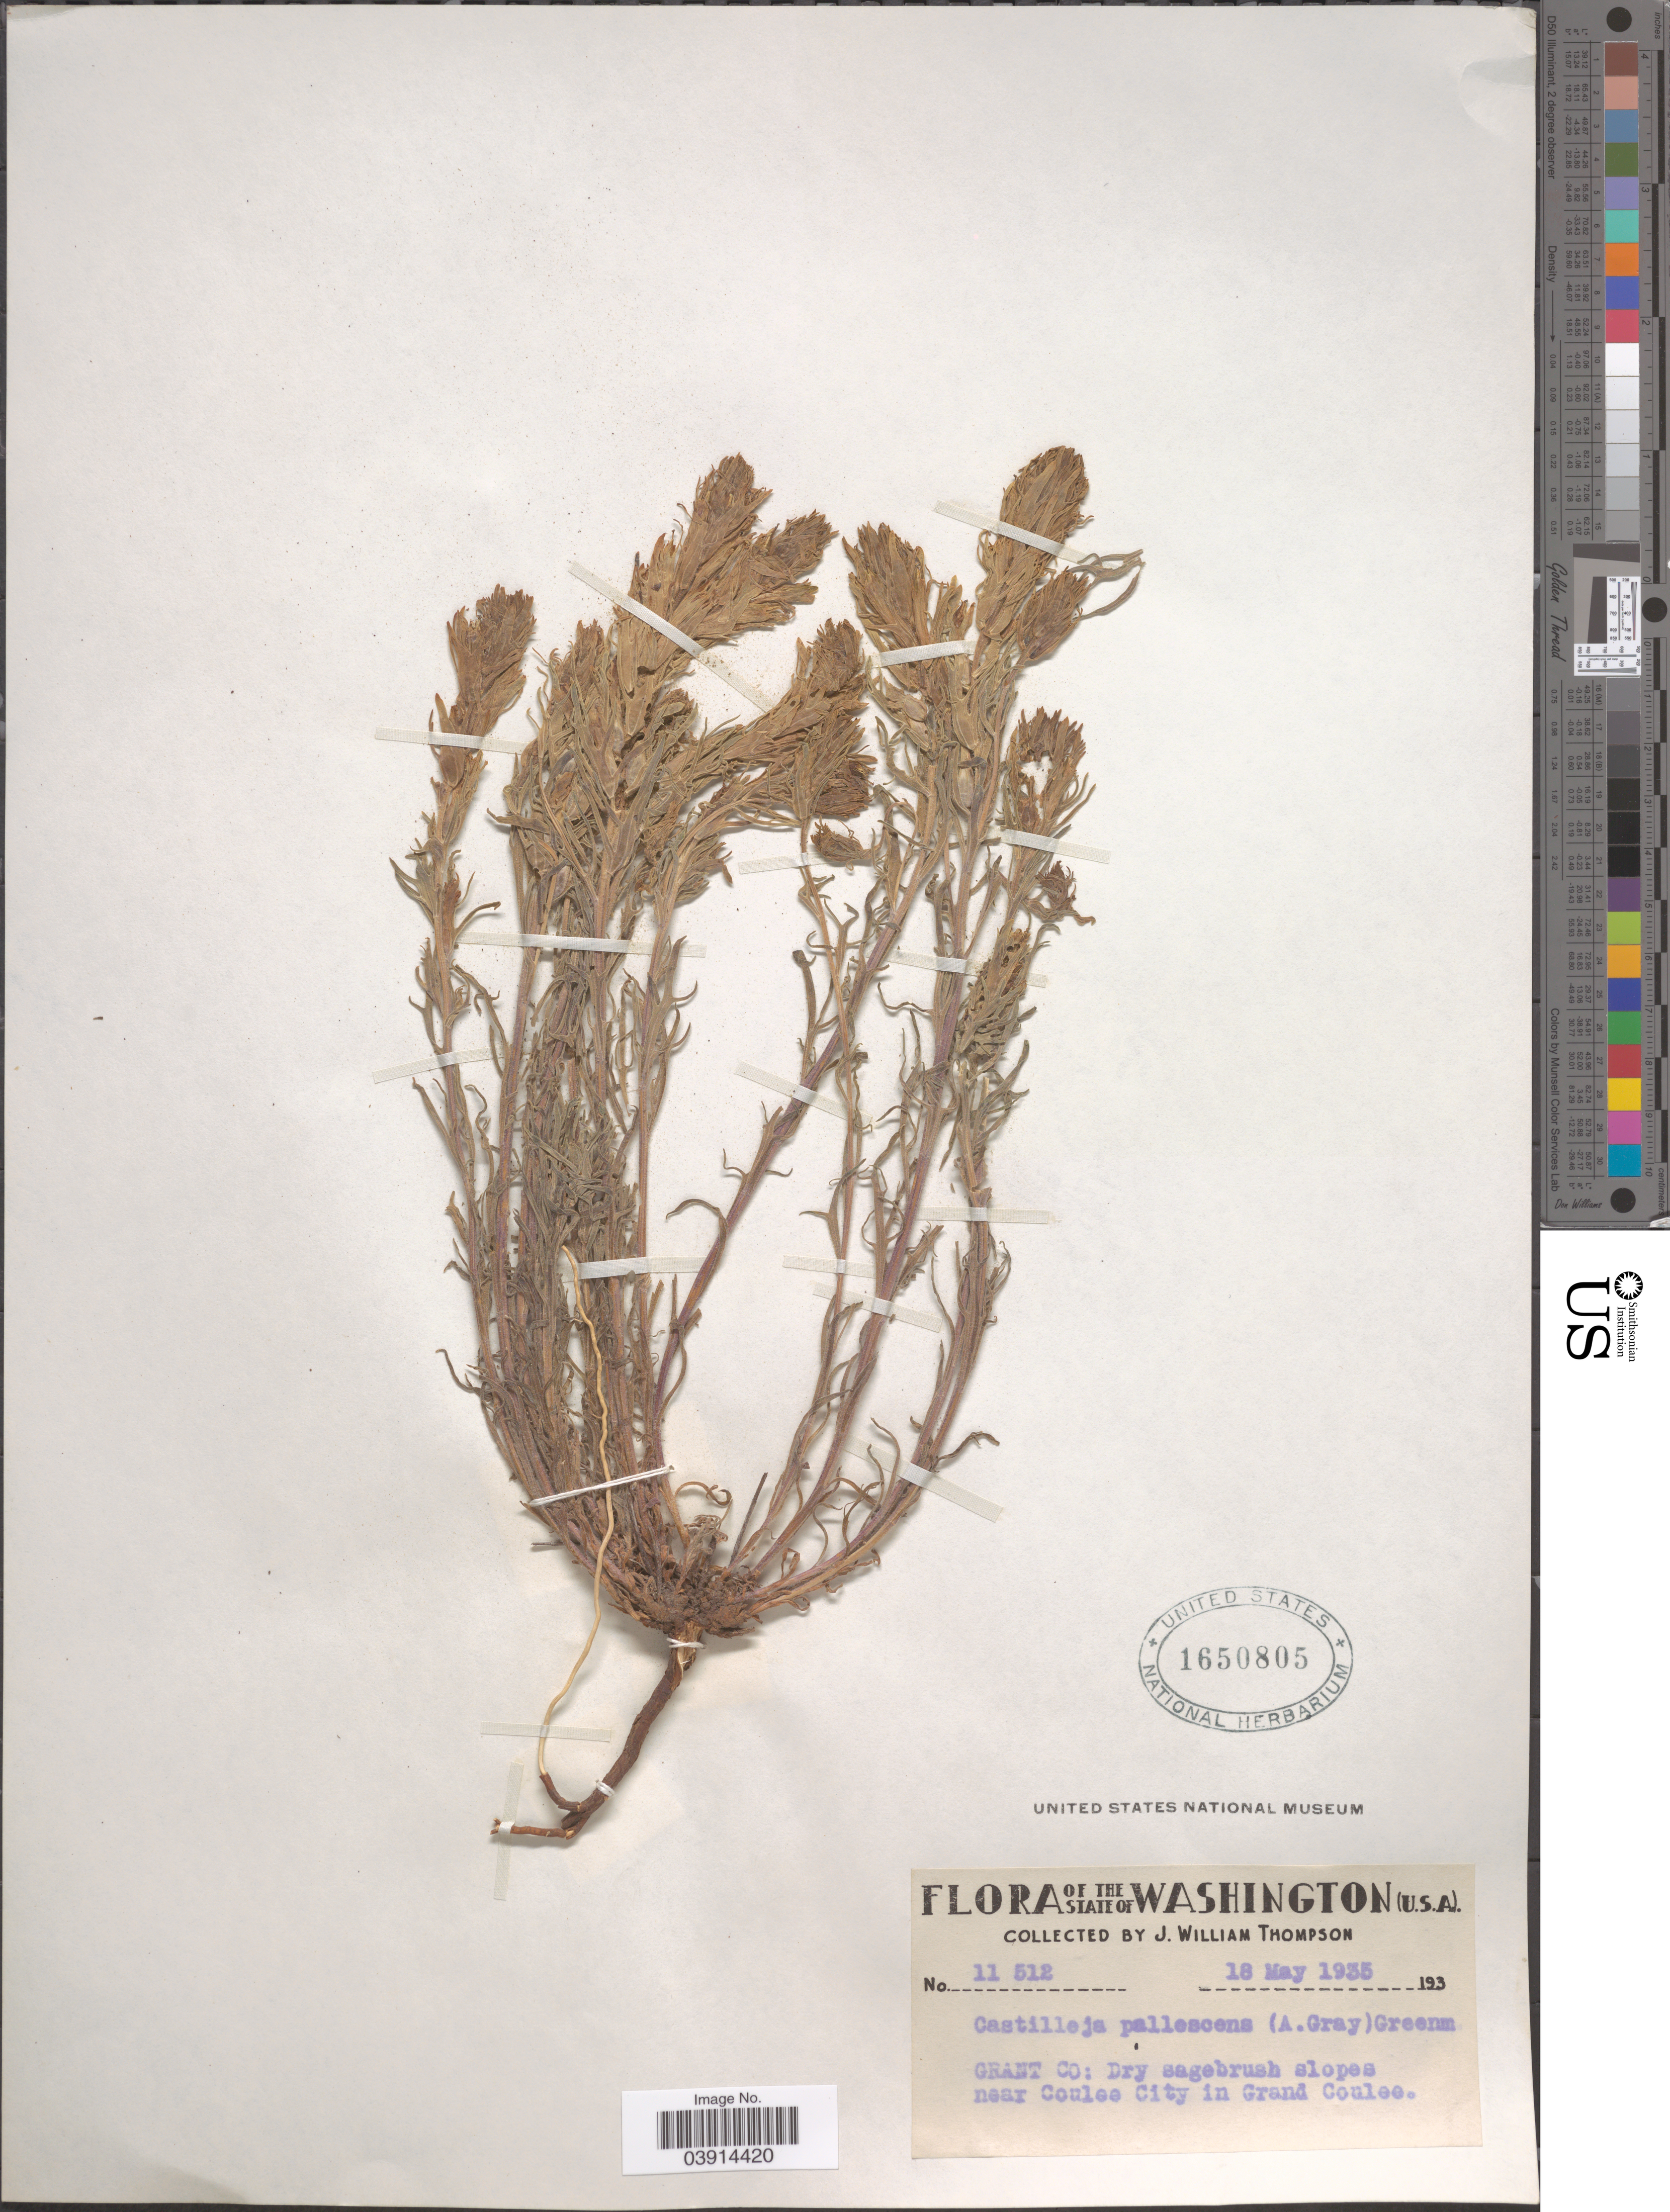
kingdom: Plantae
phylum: Tracheophyta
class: Magnoliopsida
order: Lamiales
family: Orobanchaceae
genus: Castilleja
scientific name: Castilleja thompsonii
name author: Pennell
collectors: J. W. Thompson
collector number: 11512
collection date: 1935-05-18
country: United States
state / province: Washington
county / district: Grant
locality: Grant Co: Dry sagebrush slopes near Coulee City in Grand Coulee.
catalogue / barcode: US 1650805